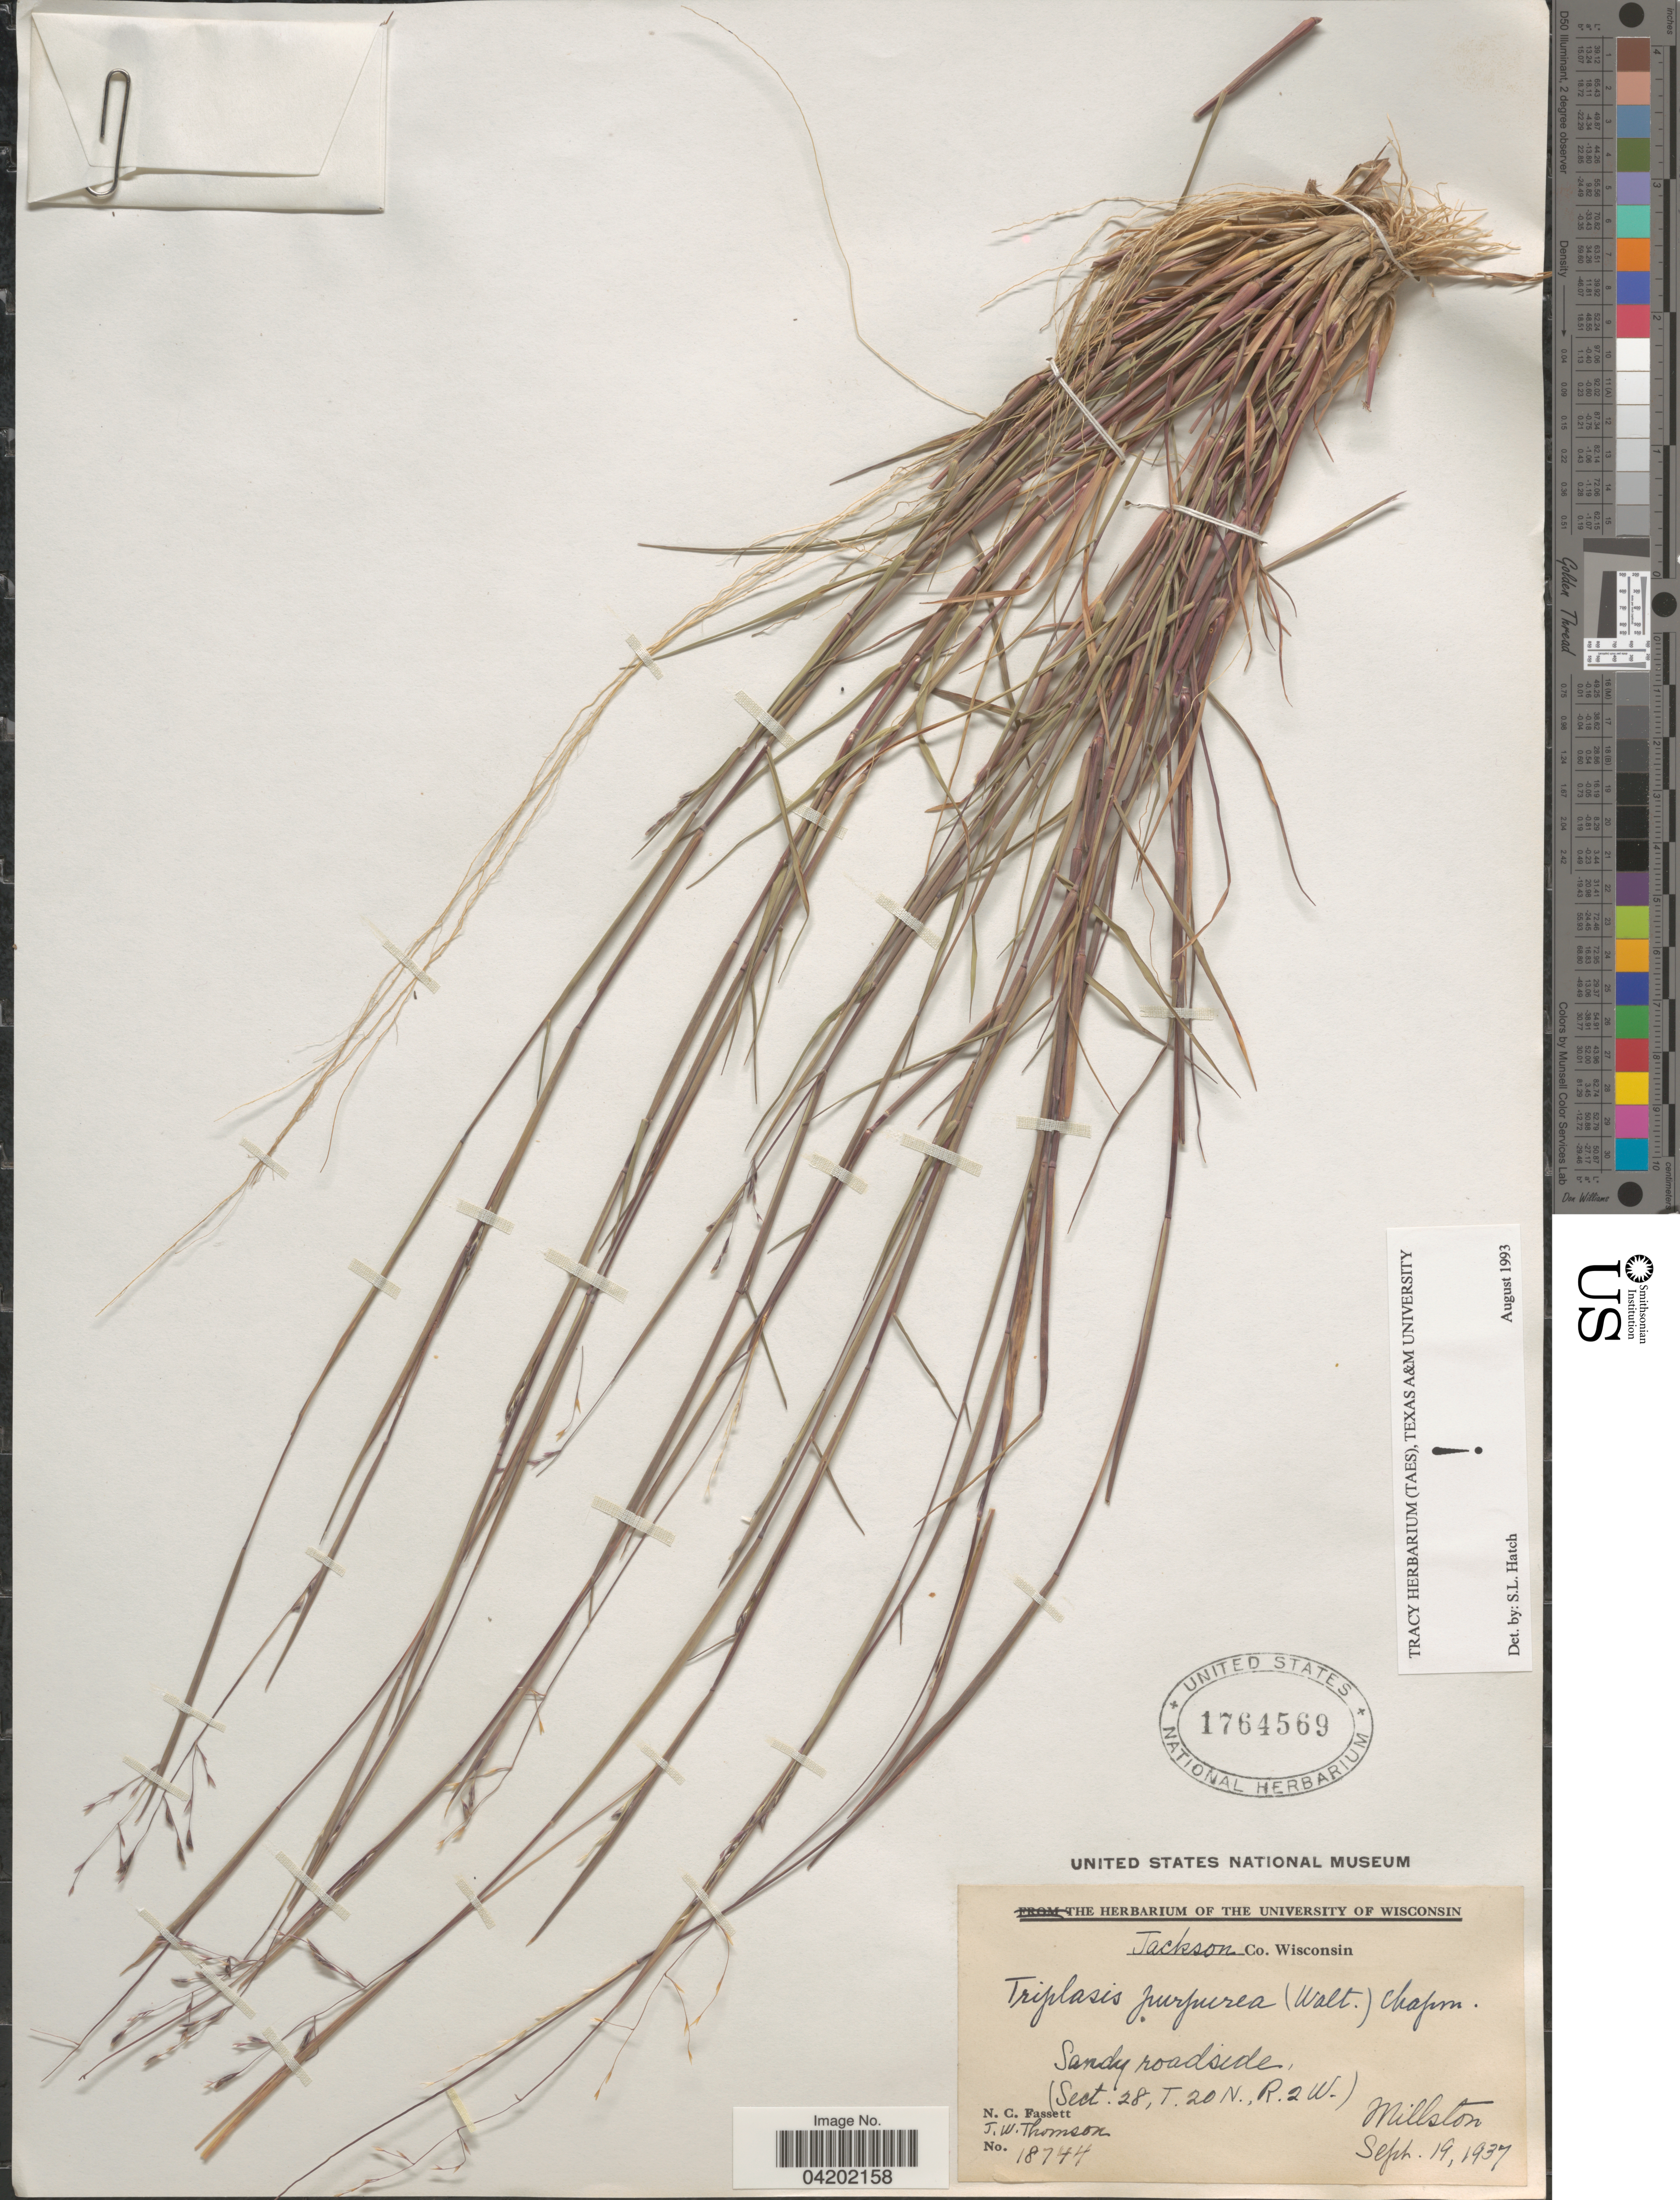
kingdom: Plantae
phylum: Tracheophyta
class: Liliopsida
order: Poales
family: Poaceae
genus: Triplasis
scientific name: Triplasis purpurea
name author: (Walter) Chapm.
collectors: N. C. Fassett & J. W. Thomson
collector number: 18744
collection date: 1937-09-19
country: United States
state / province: Wisconsin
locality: Jackson Co. Sandy roadside, (Sect. 28, T. 20 N., R.2W.) Millston.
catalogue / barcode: US 1764569